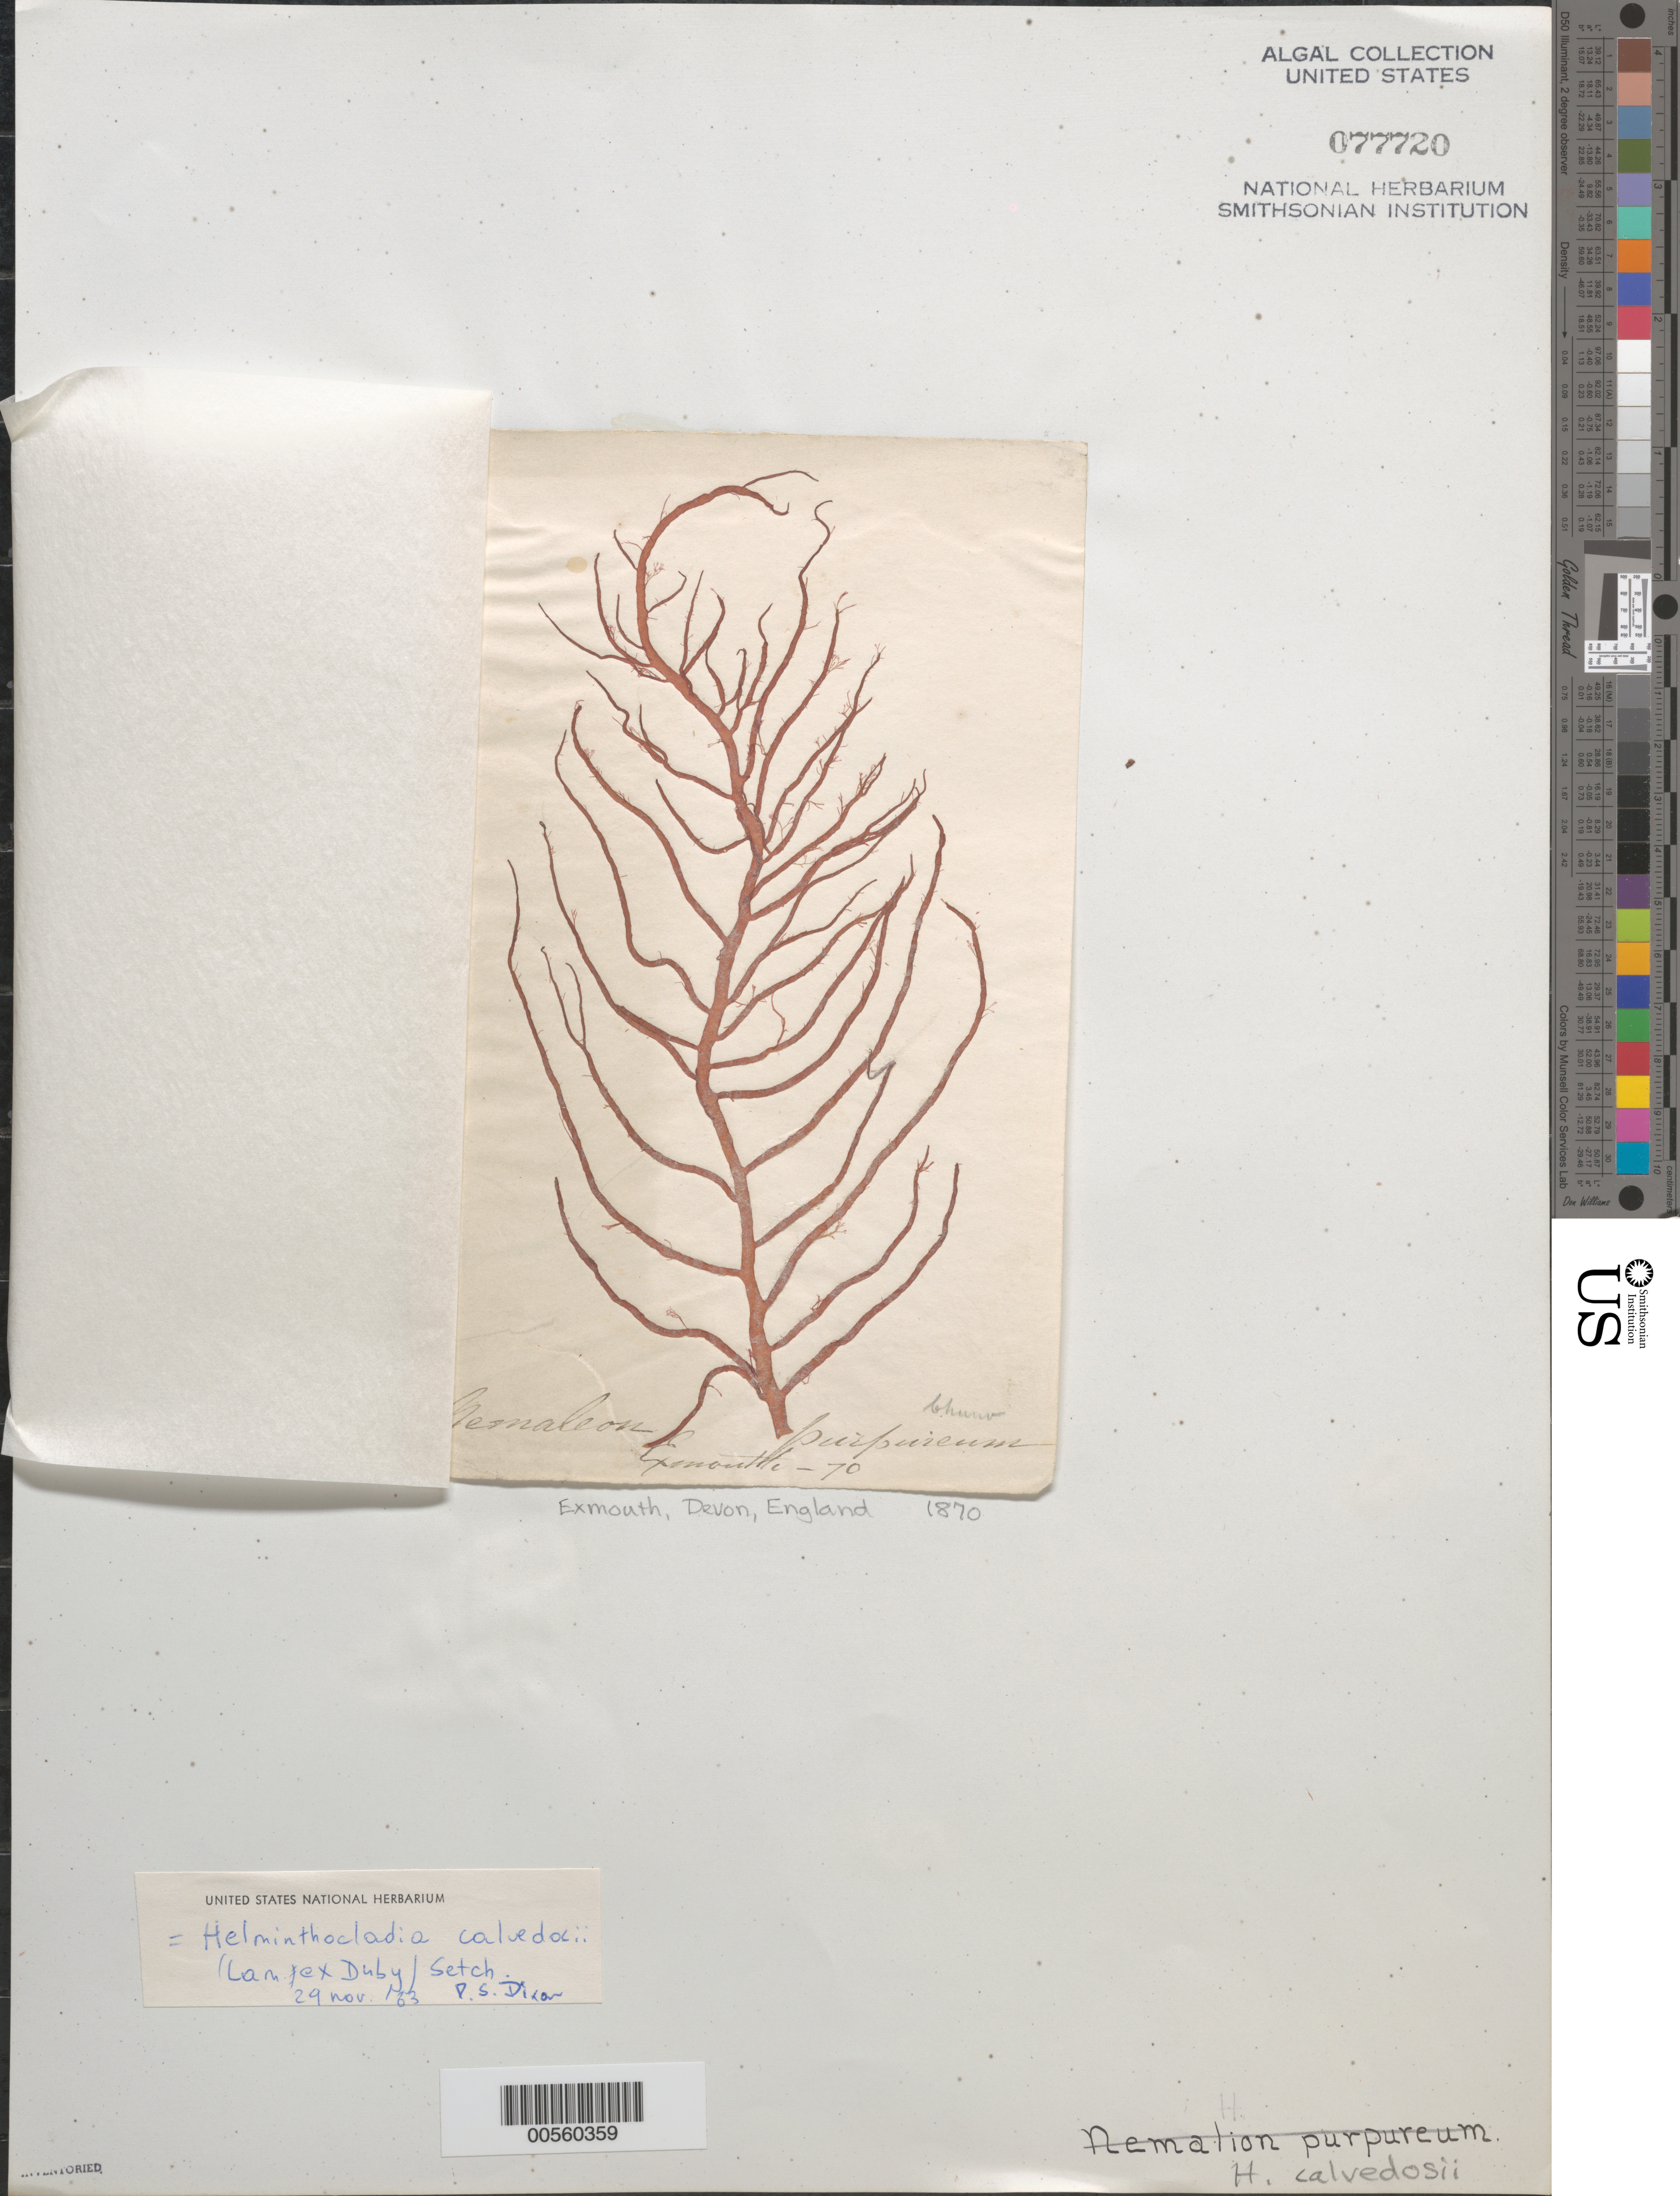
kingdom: Plantae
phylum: Rhodophyta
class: Florideophyceae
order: Nemaliales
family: Liagoraceae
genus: Helminthocladia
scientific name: Helminthocladia calvadosii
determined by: Dixon, P. S.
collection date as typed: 1870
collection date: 1870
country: United Kingdom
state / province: England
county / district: Devon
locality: Exmouth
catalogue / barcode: US 77720